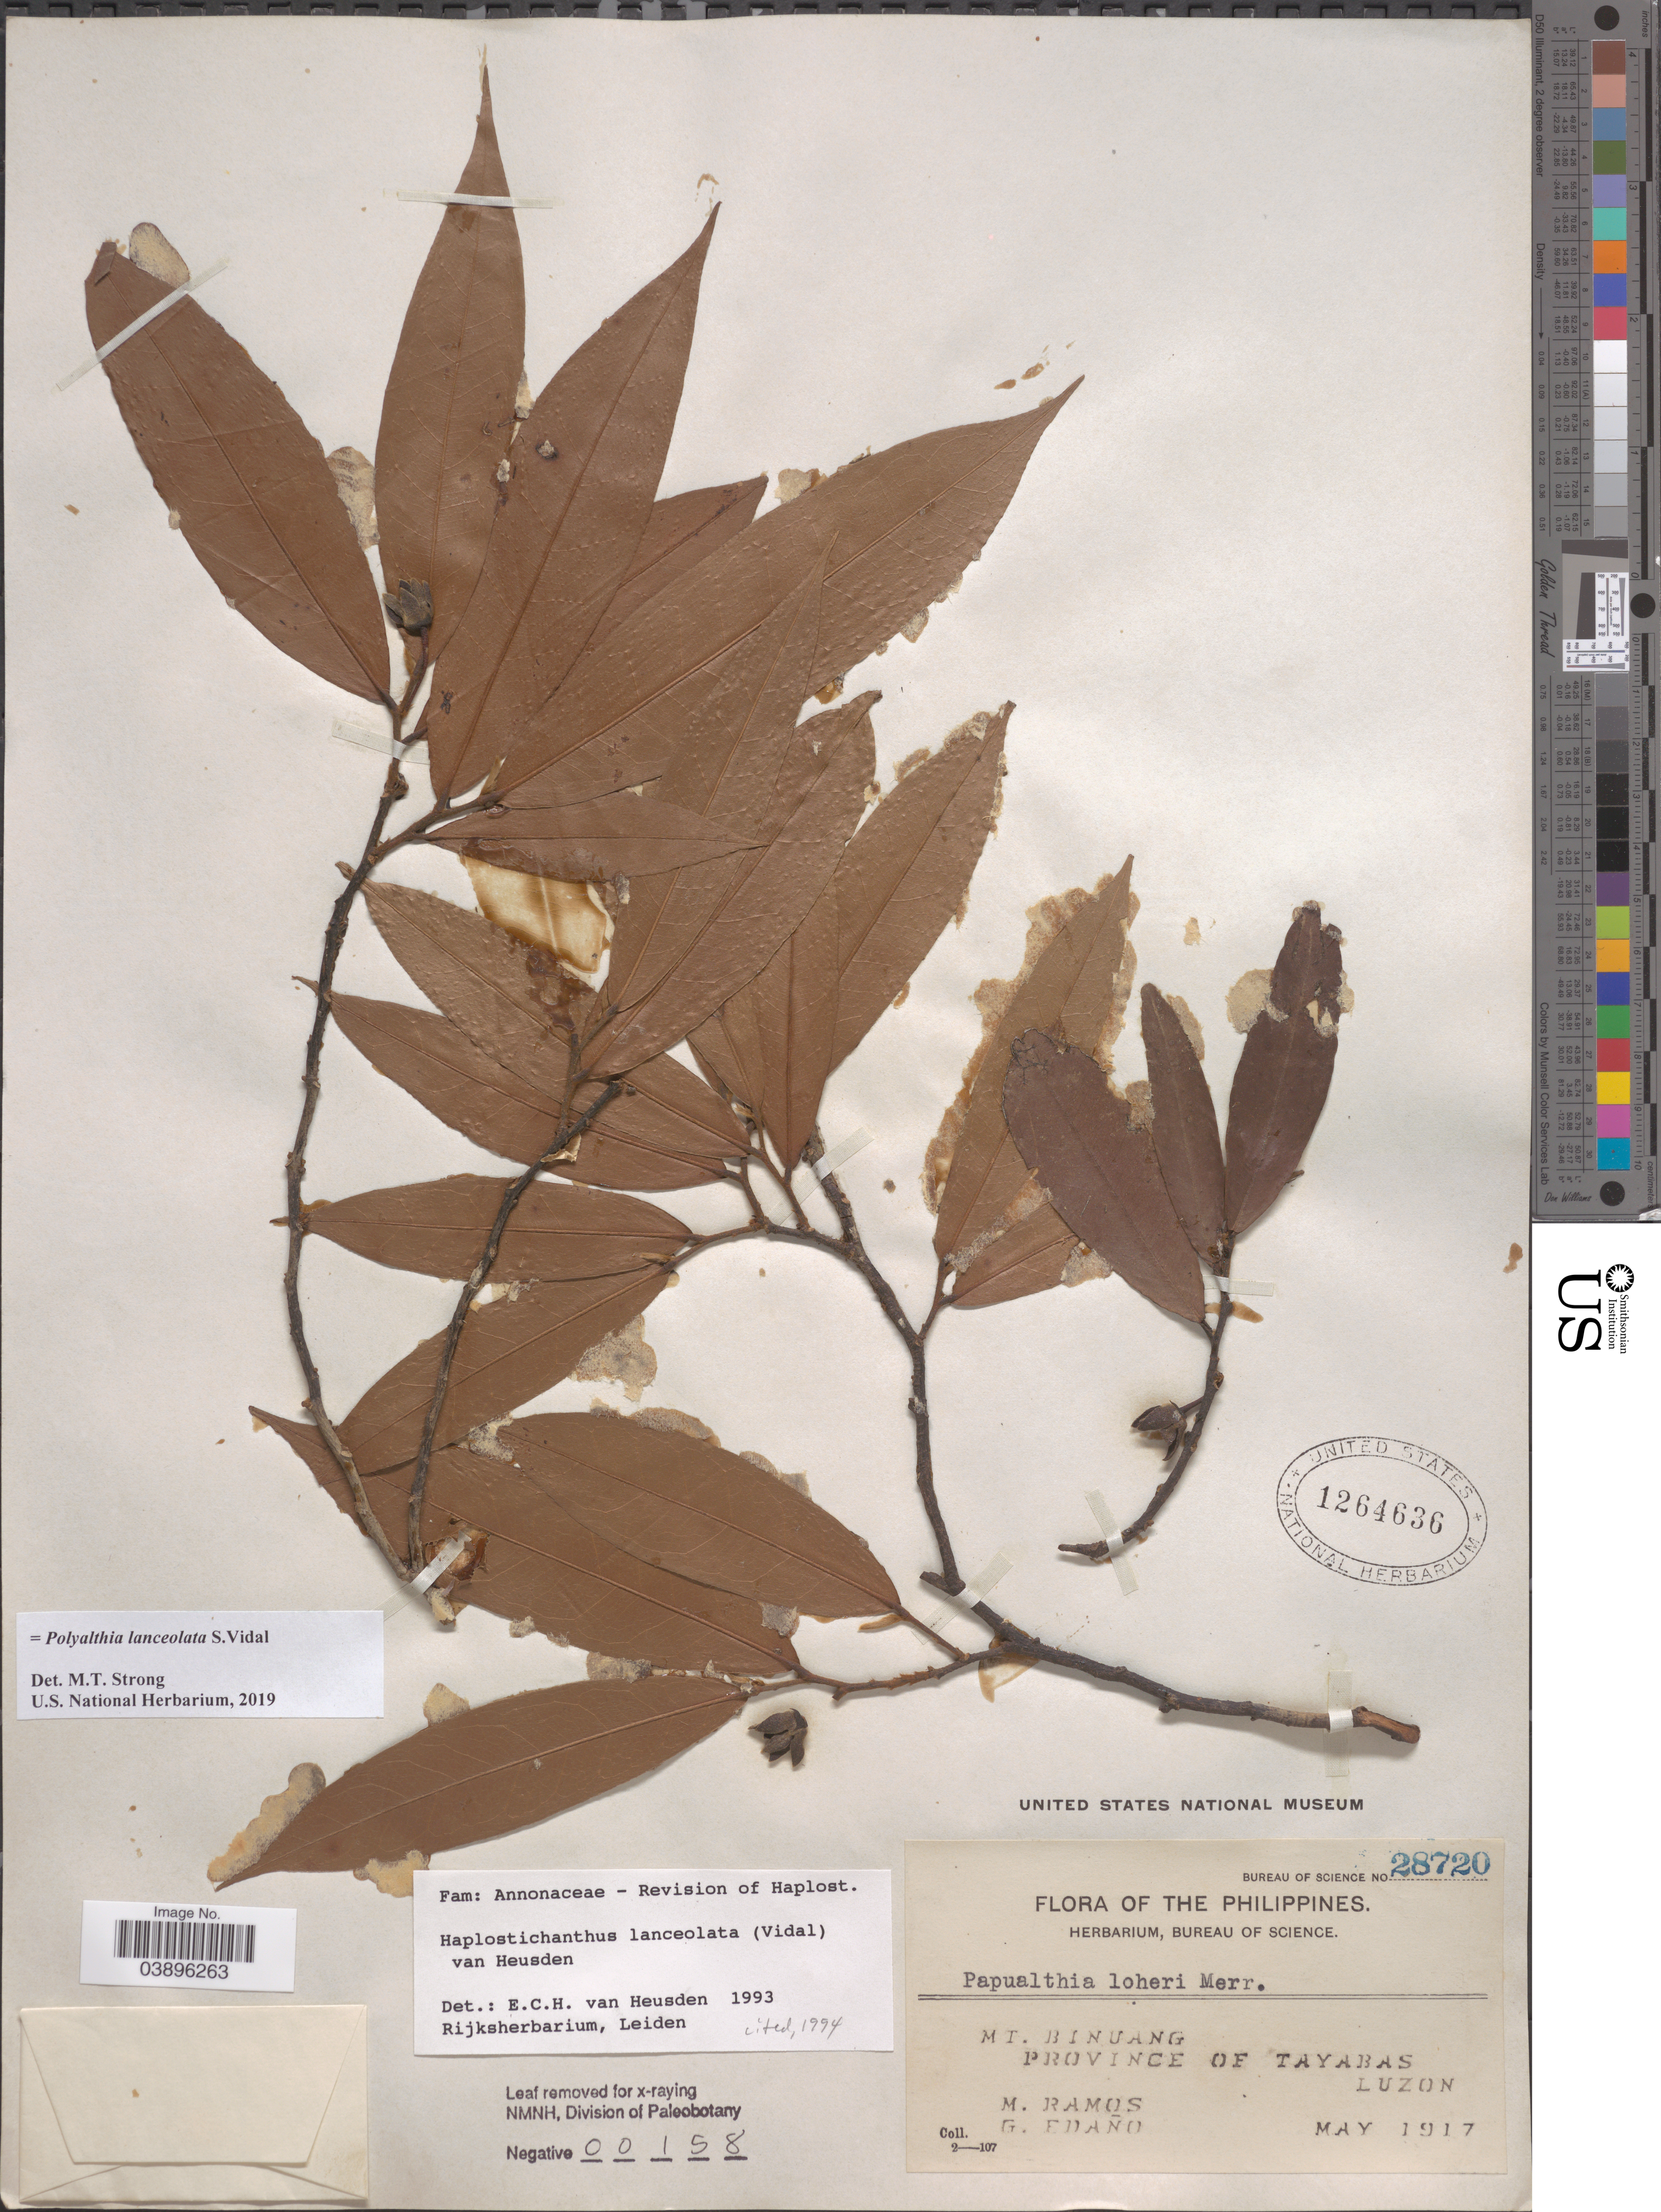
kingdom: Plantae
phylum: Tracheophyta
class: Magnoliopsida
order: Magnoliales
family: Annonaceae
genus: Polyalthia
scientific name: Polyalthia lanceolata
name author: S. Vidal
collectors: M. Ramos & G. Edaño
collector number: Bureau of Science 28720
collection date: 1917-05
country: Philippines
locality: Mt. Binuang. Province of Tayabas. Luzon.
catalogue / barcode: US 1264636